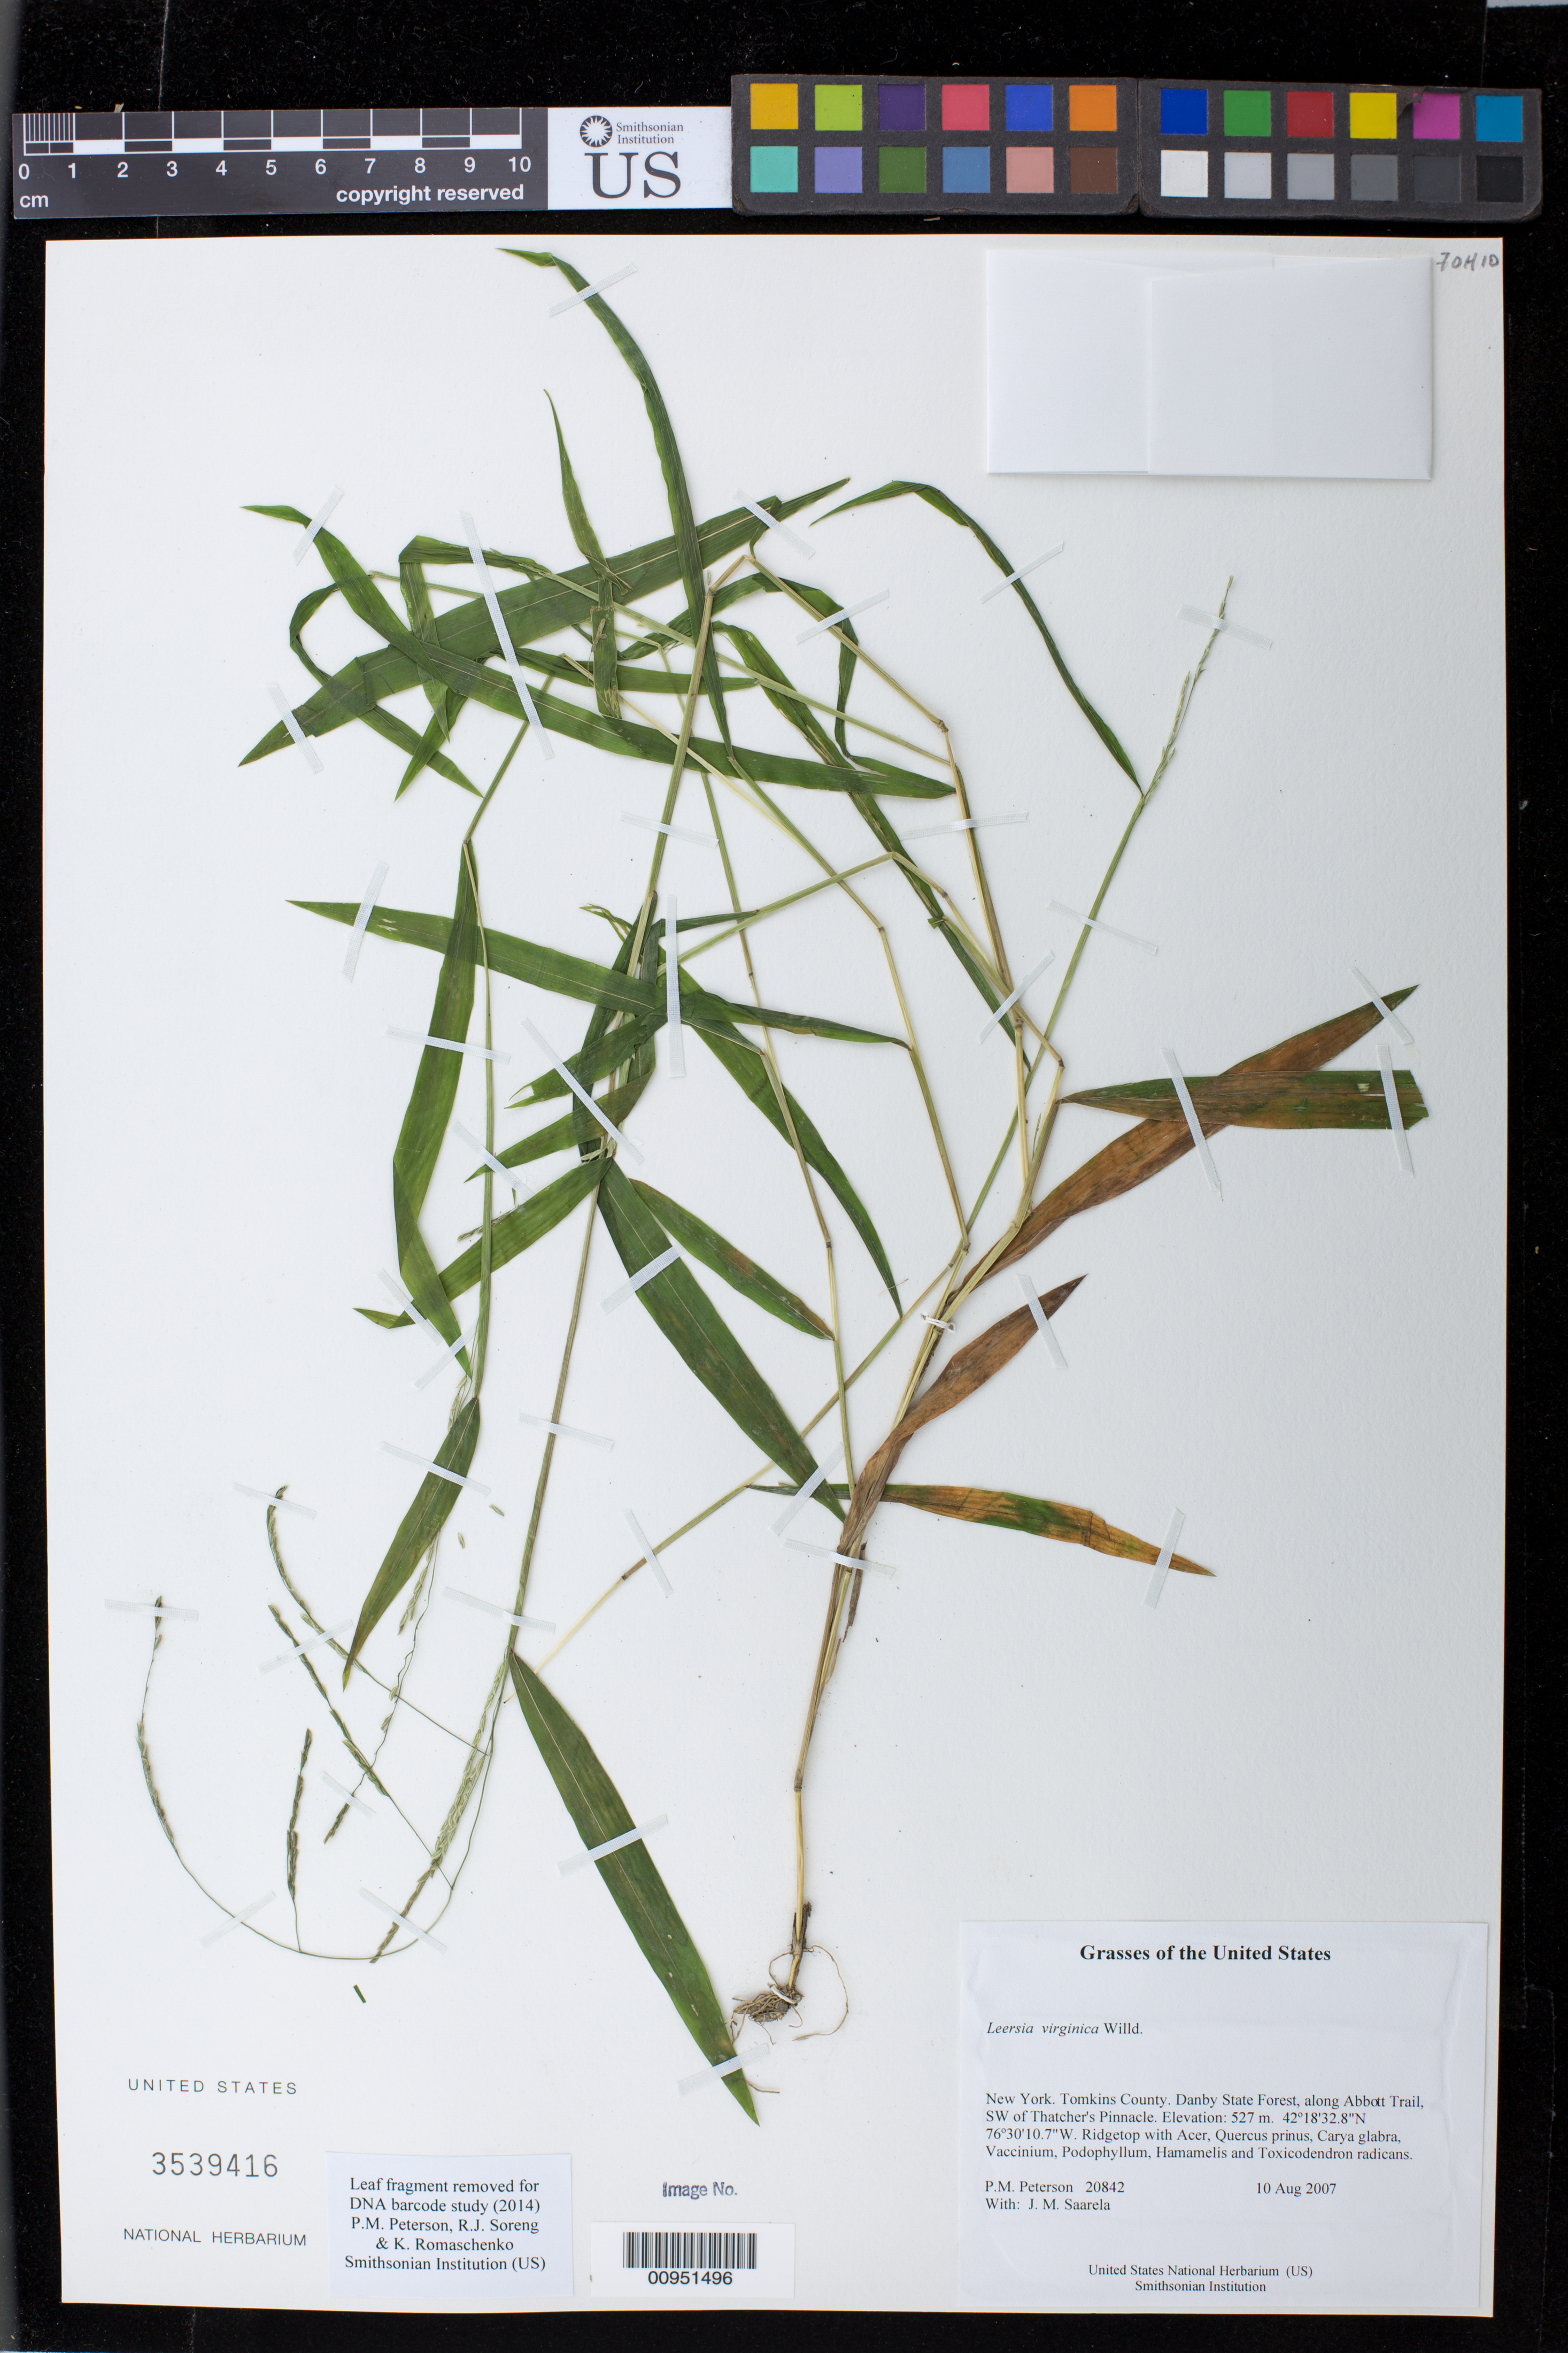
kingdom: Plantae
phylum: Tracheophyta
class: Liliopsida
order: Poales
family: Poaceae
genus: Leersia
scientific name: Leersia virginica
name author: Willd.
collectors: P. M. Peterson & J. Saarela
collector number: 20842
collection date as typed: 10 Aug 2007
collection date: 2007-08-10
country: United States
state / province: New York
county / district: Tomkins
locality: Danby State Forest, along Abbott Trail, SW of Thatcher's Pinnacle.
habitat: Ridgetop with Acer, Quercus prinus, Carya glabra, Vaccinium, Podophyllum, Hamamelis and Toxicodendron radicans.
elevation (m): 527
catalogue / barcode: US 3539416